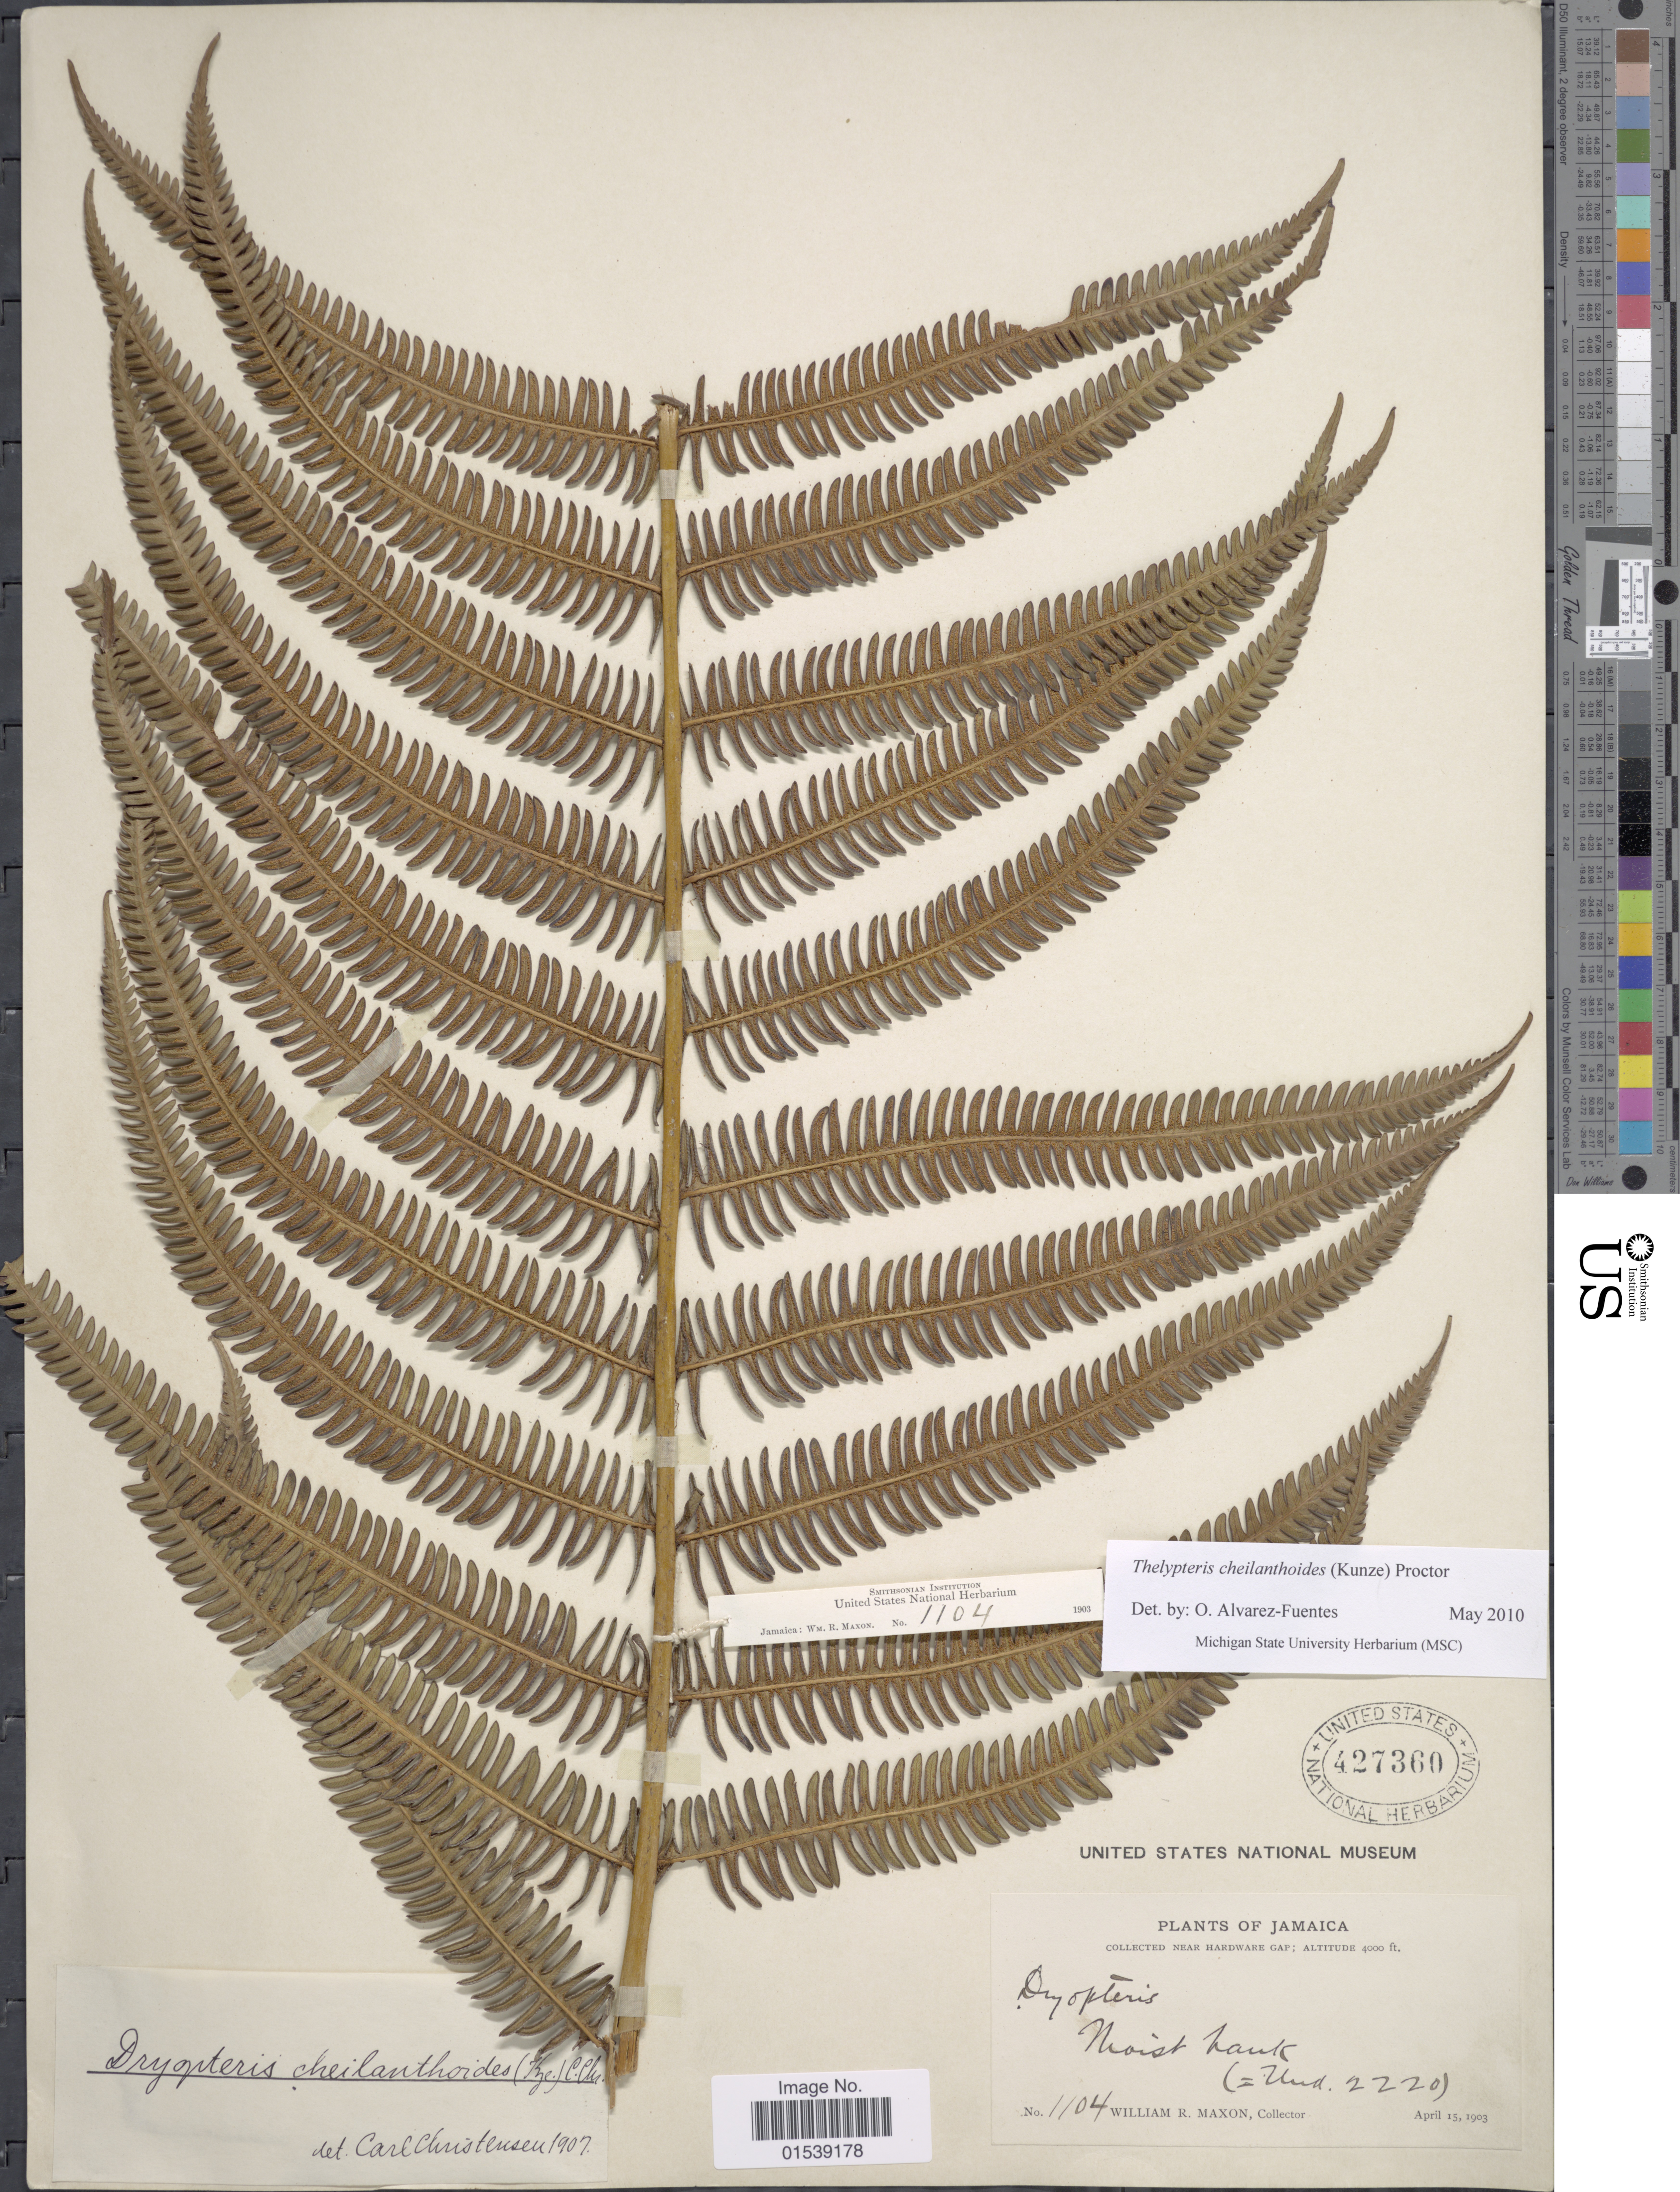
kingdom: Plantae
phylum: Tracheophyta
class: Polypodiopsida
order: Polypodiales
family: Thelypteridaceae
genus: Amauropelta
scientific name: Amauropelta cheilanthoides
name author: (Kunze) Á. Löve & D. Löve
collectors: W. R. Maxon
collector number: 1104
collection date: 1903-04-15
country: Jamaica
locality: Near Hardware Gap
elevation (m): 1219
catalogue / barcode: US 427360